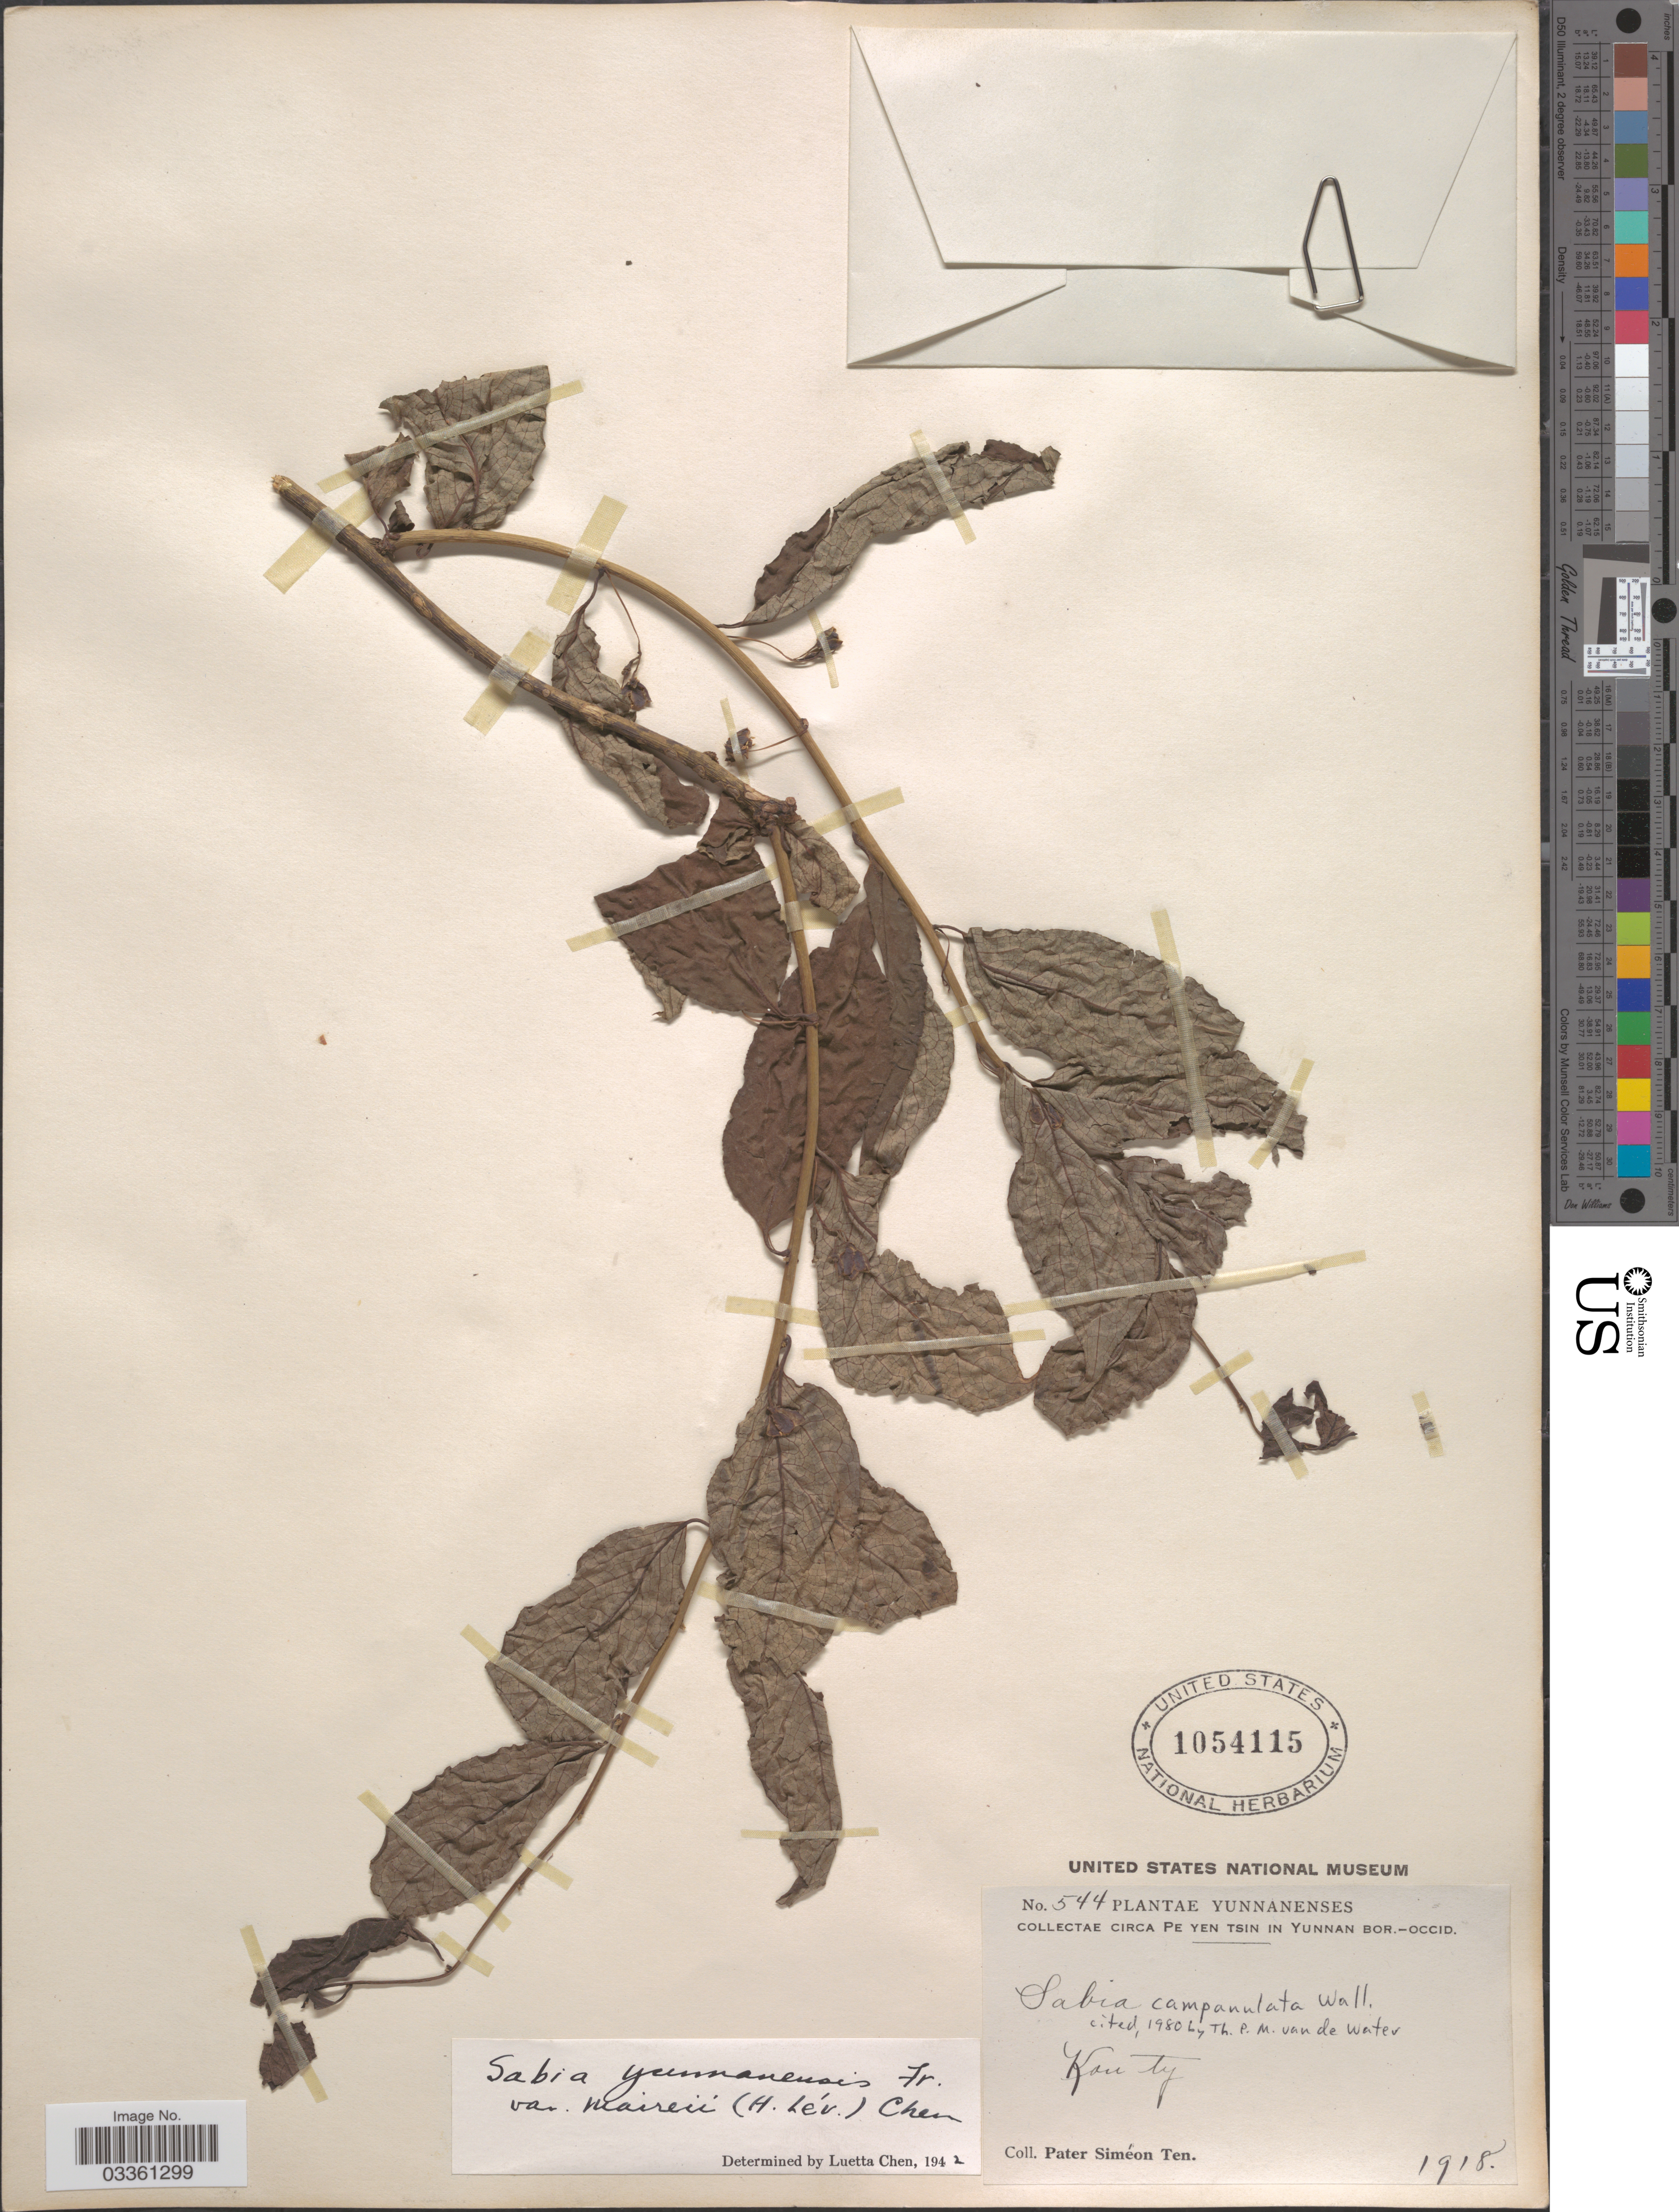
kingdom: Plantae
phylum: Tracheophyta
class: Magnoliopsida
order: Proteales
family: Sabiaceae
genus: Sabia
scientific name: Sabia campanulata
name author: Wall.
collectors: P. S. Ten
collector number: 544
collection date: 1918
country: China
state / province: Yunnan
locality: Circa Pe Yen Tsin in Yunnan bor.-occid. Kou ty.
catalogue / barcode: US 1054115